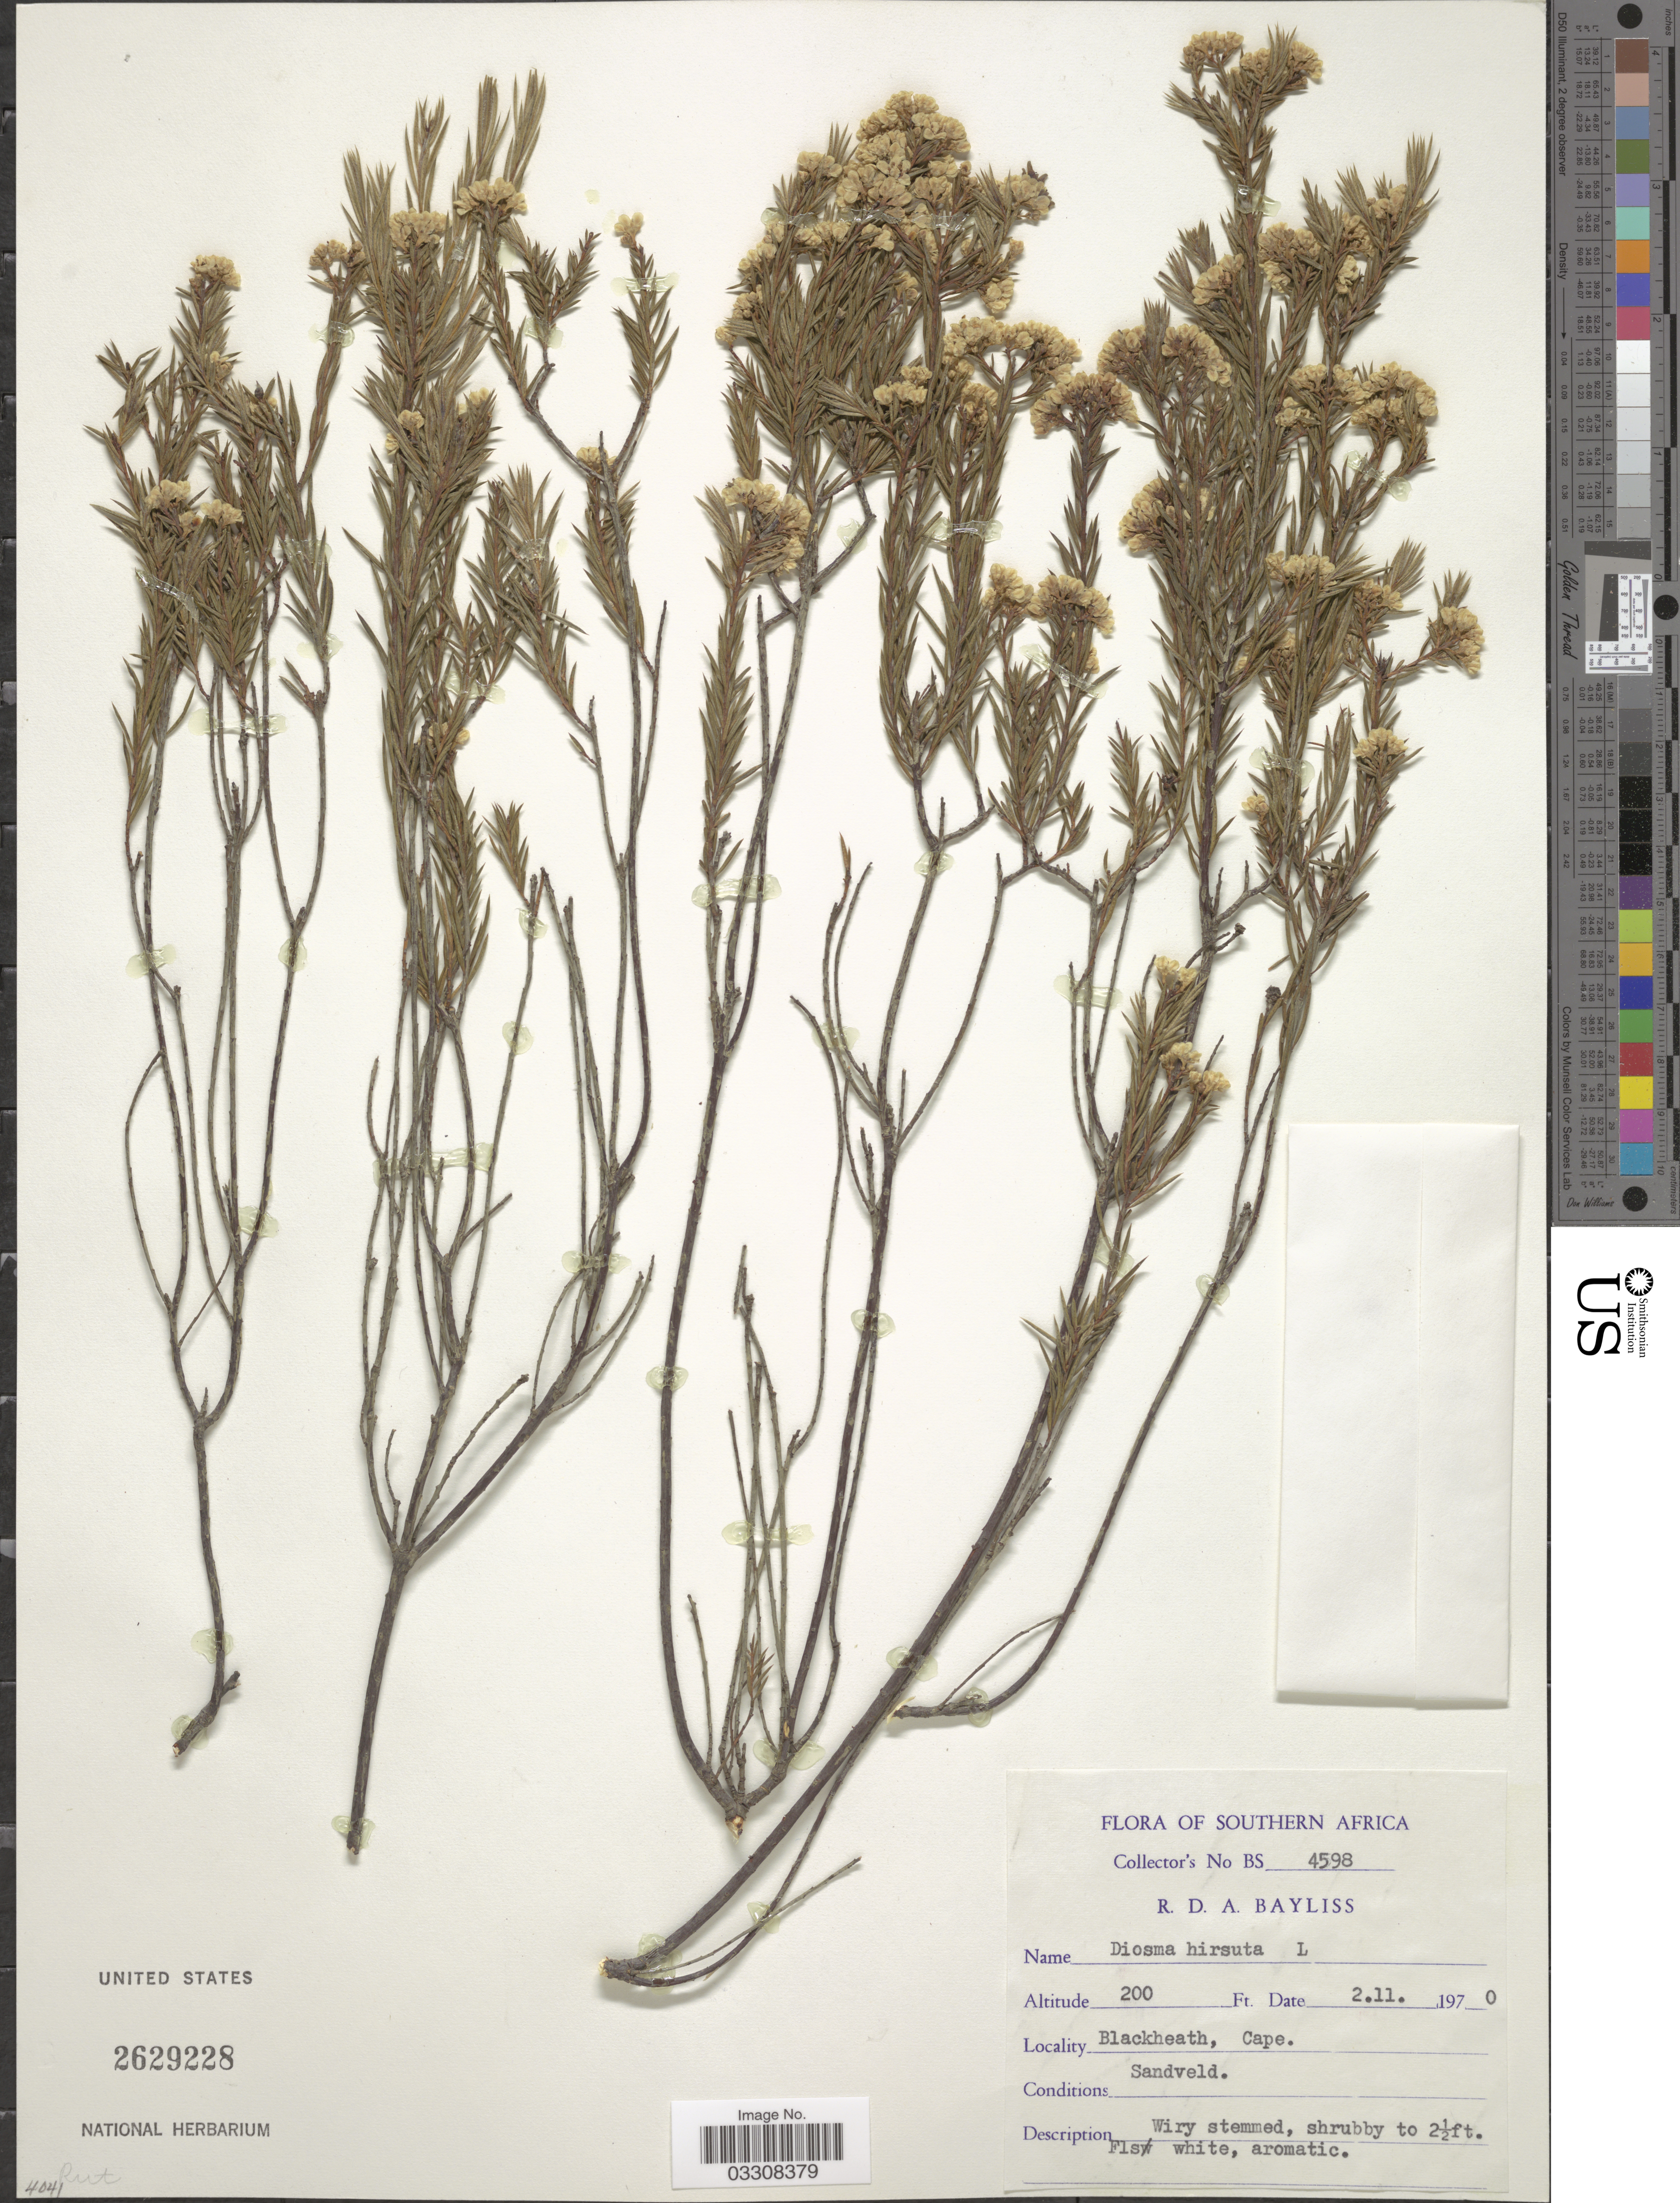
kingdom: Plantae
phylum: Tracheophyta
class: Magnoliopsida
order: Sapindales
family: Rutaceae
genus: Diosma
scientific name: Diosma hirsuta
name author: L.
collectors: R. Bayliss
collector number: BS 4598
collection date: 1970-11-02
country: South Africa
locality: Southern Africa. Blackheath, Cape.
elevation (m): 61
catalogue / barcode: US 2629228